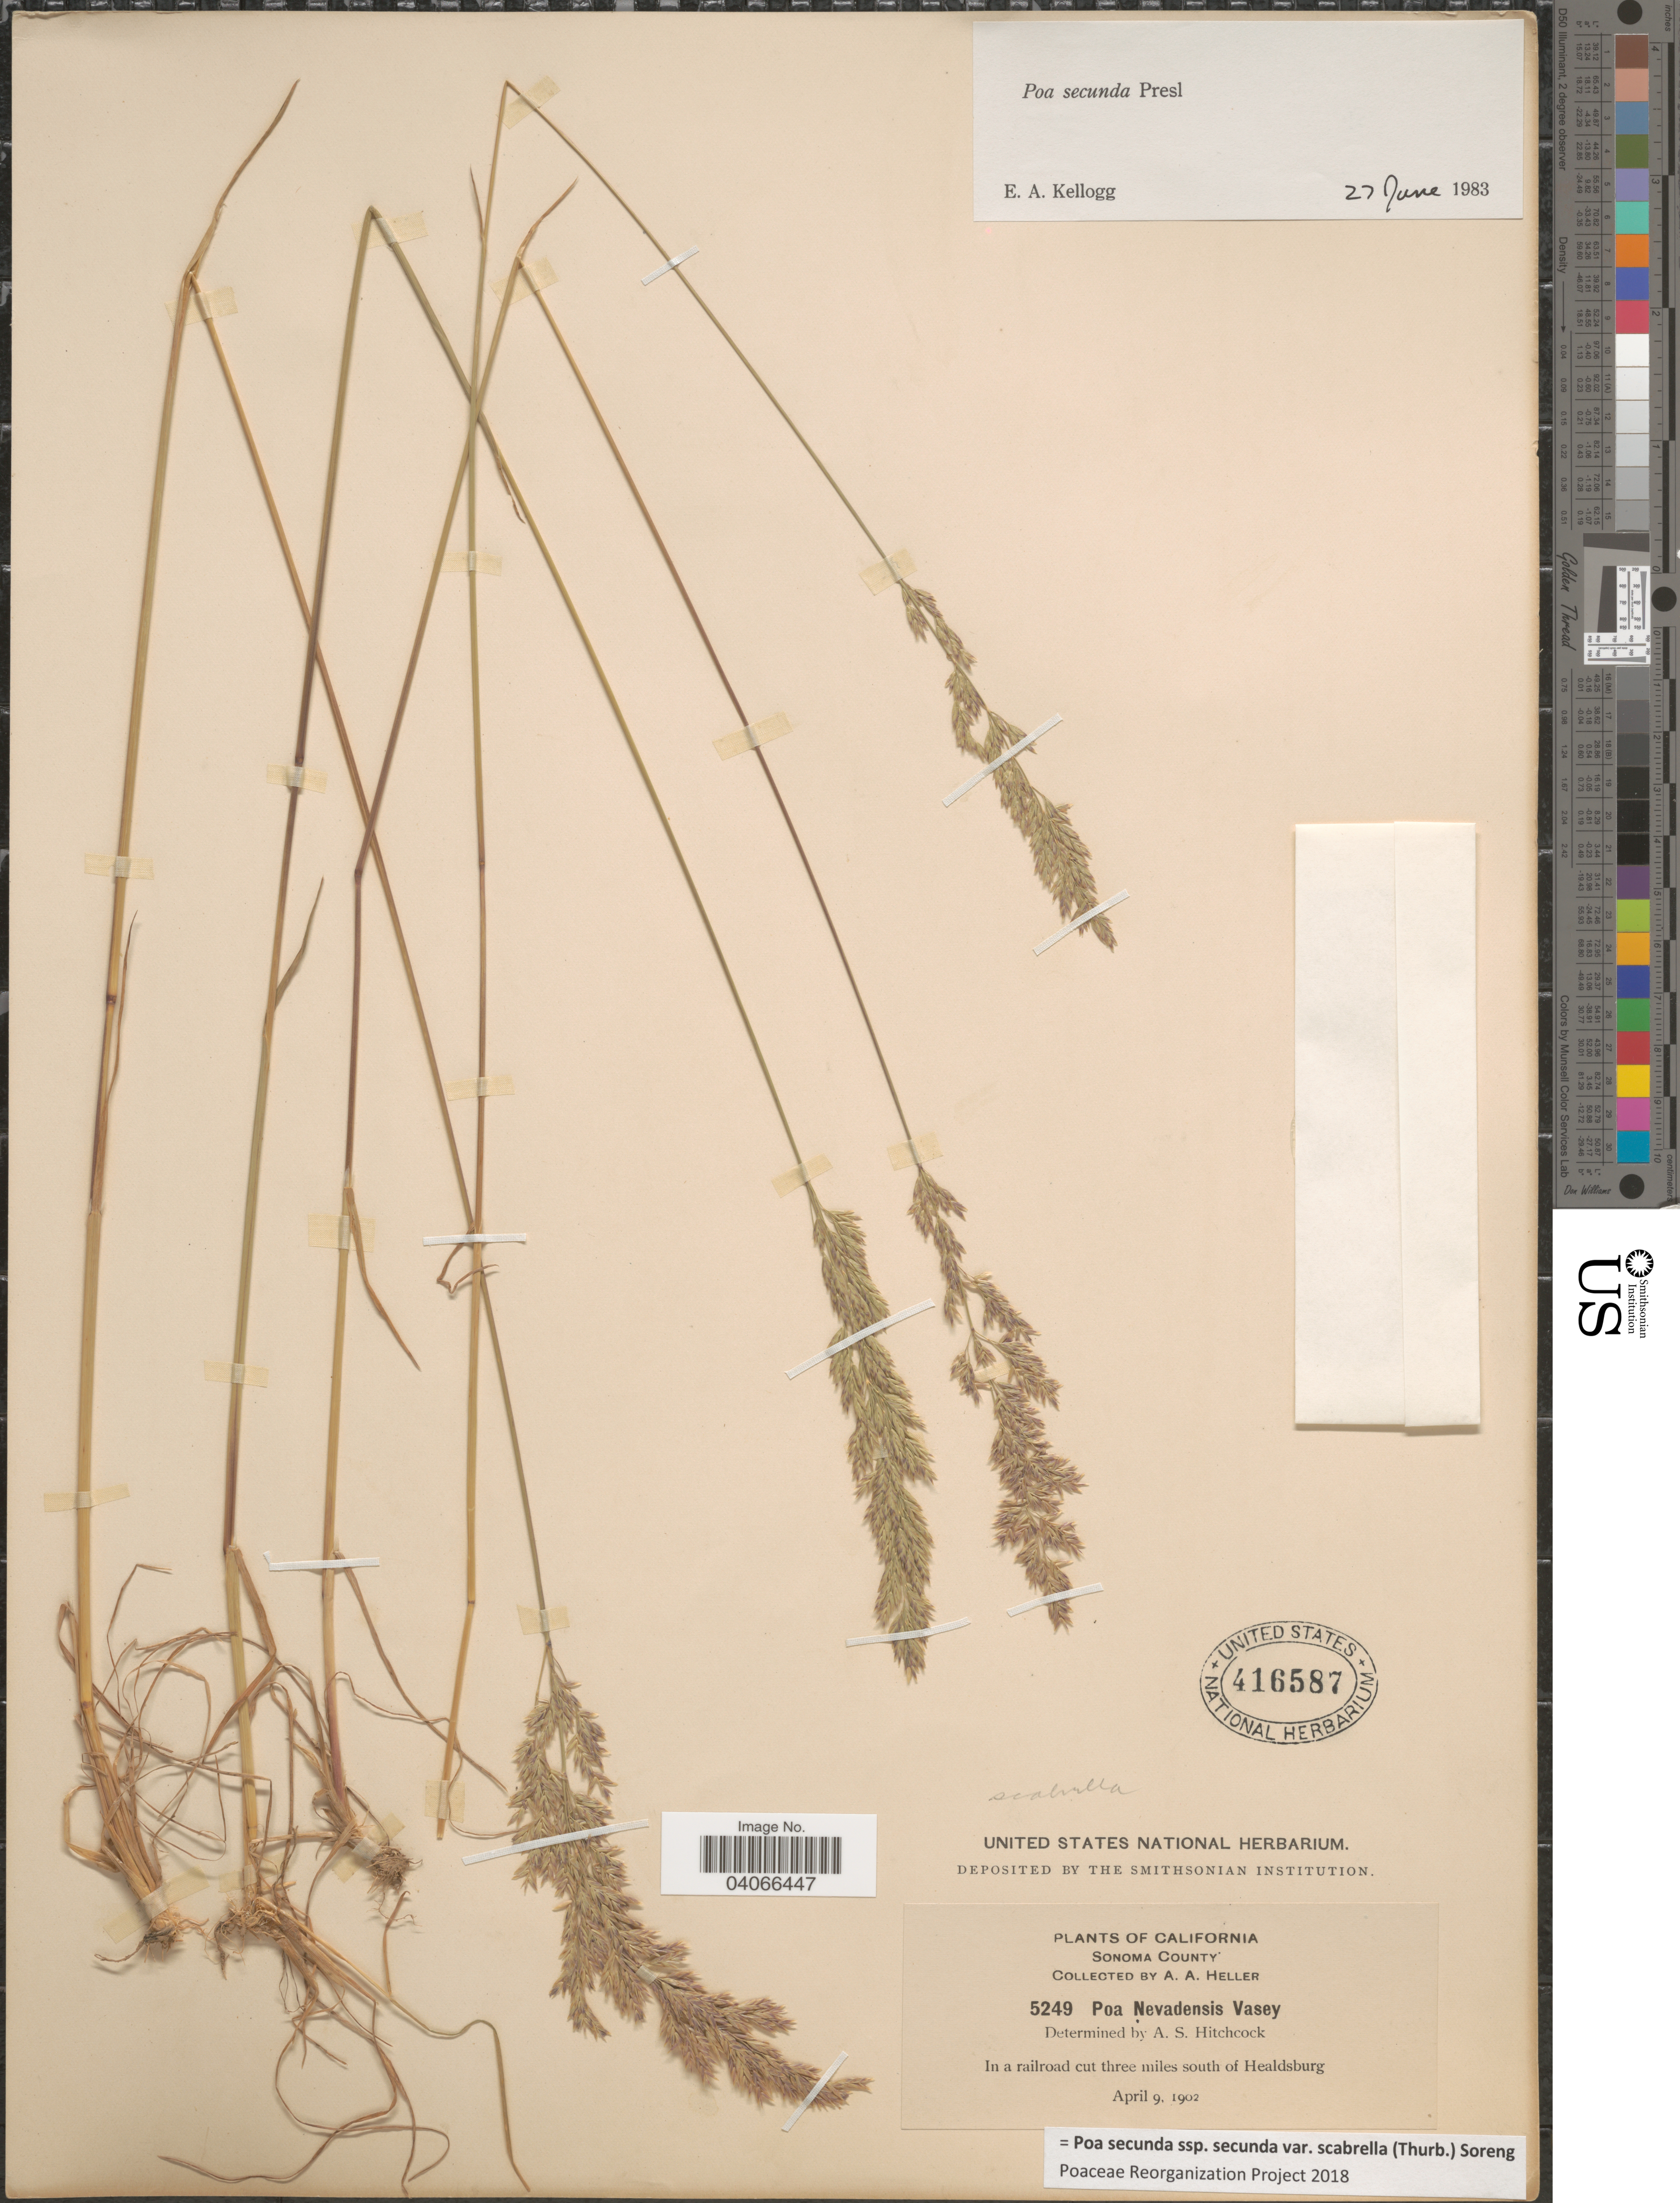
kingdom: Plantae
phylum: Tracheophyta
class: Liliopsida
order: Poales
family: Poaceae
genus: Poa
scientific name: Poa secunda subsp. secunda var. scabrella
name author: (Thurb.) Soreng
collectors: A. A. Heller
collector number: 5249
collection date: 1902-04-09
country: United States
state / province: California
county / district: Sonoma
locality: Sonoma County. In a railroad cut three miles south of Healdsburg.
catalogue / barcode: US 416587